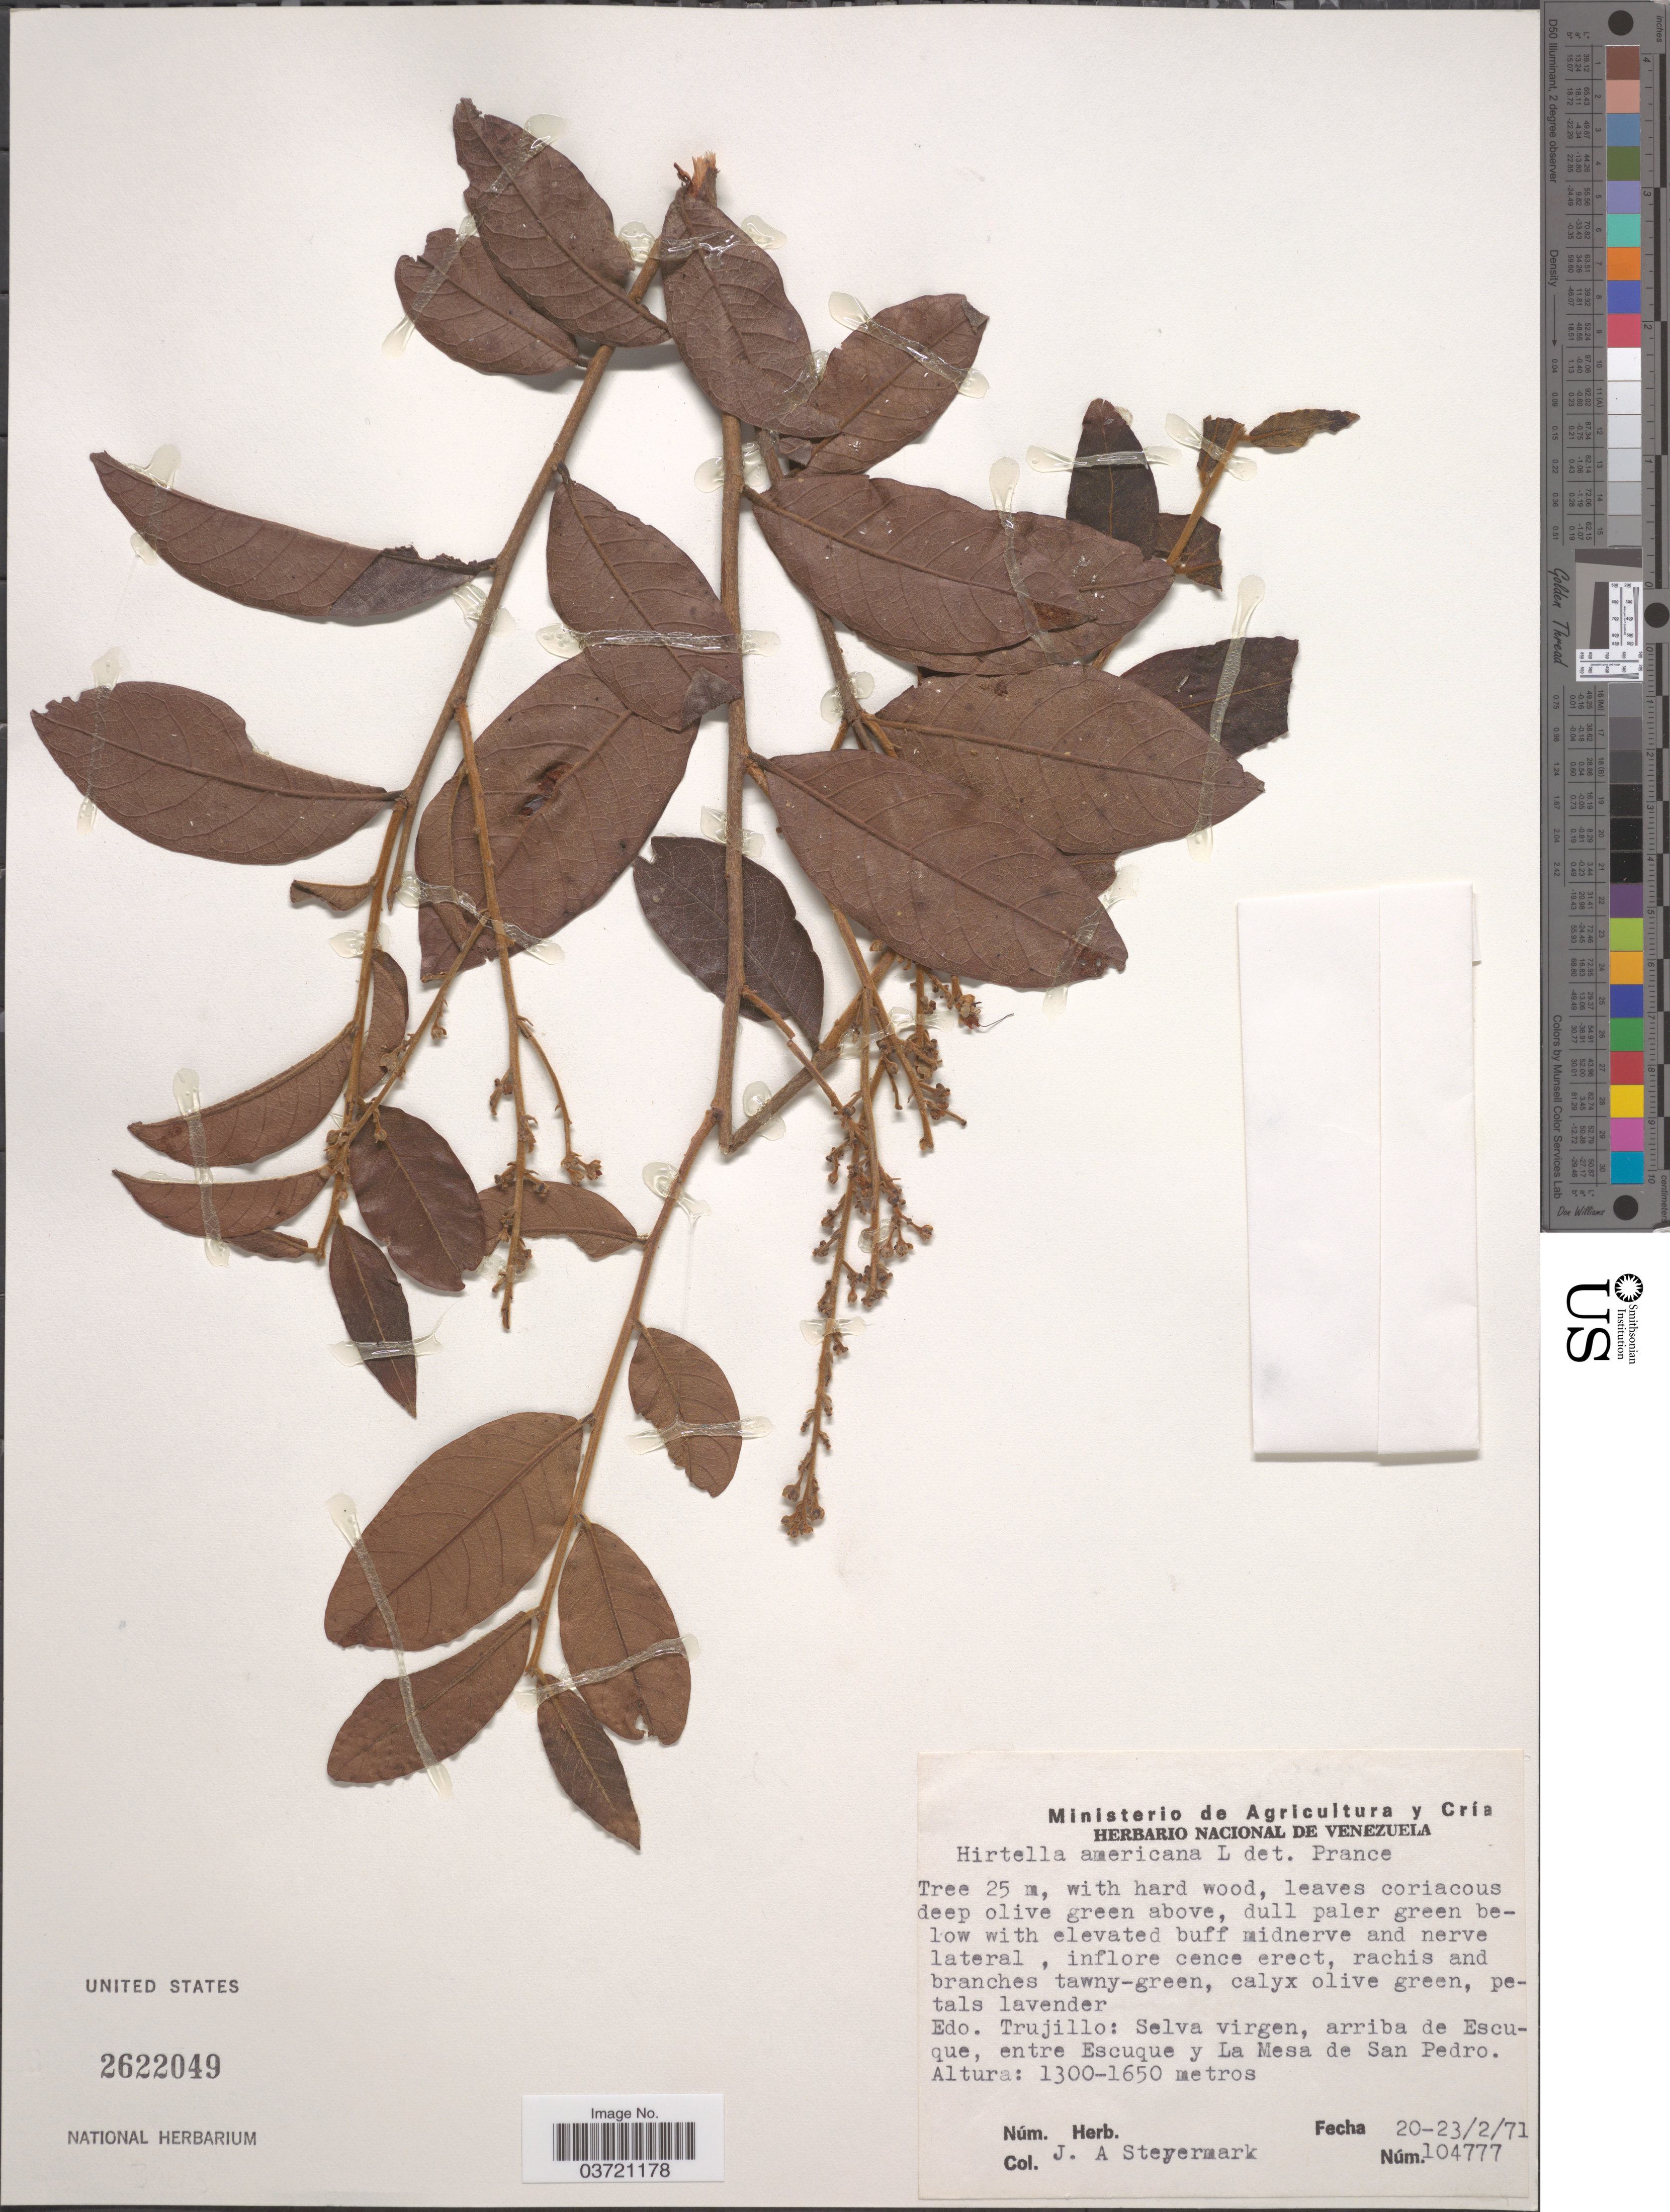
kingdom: Plantae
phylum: Tracheophyta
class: Magnoliopsida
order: Malpighiales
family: Chrysobalanaceae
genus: Hirtella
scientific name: Hirtella americana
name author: L.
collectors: J. Steyermark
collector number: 104777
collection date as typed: Transcribed d/m/y: 20/2/71 to 23/2/71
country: Venezuela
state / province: Trujillo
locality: Selva virgen, arriba de Escuque, entre Escuque y La Mesa de San Pedro.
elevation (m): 1300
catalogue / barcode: US 2622049